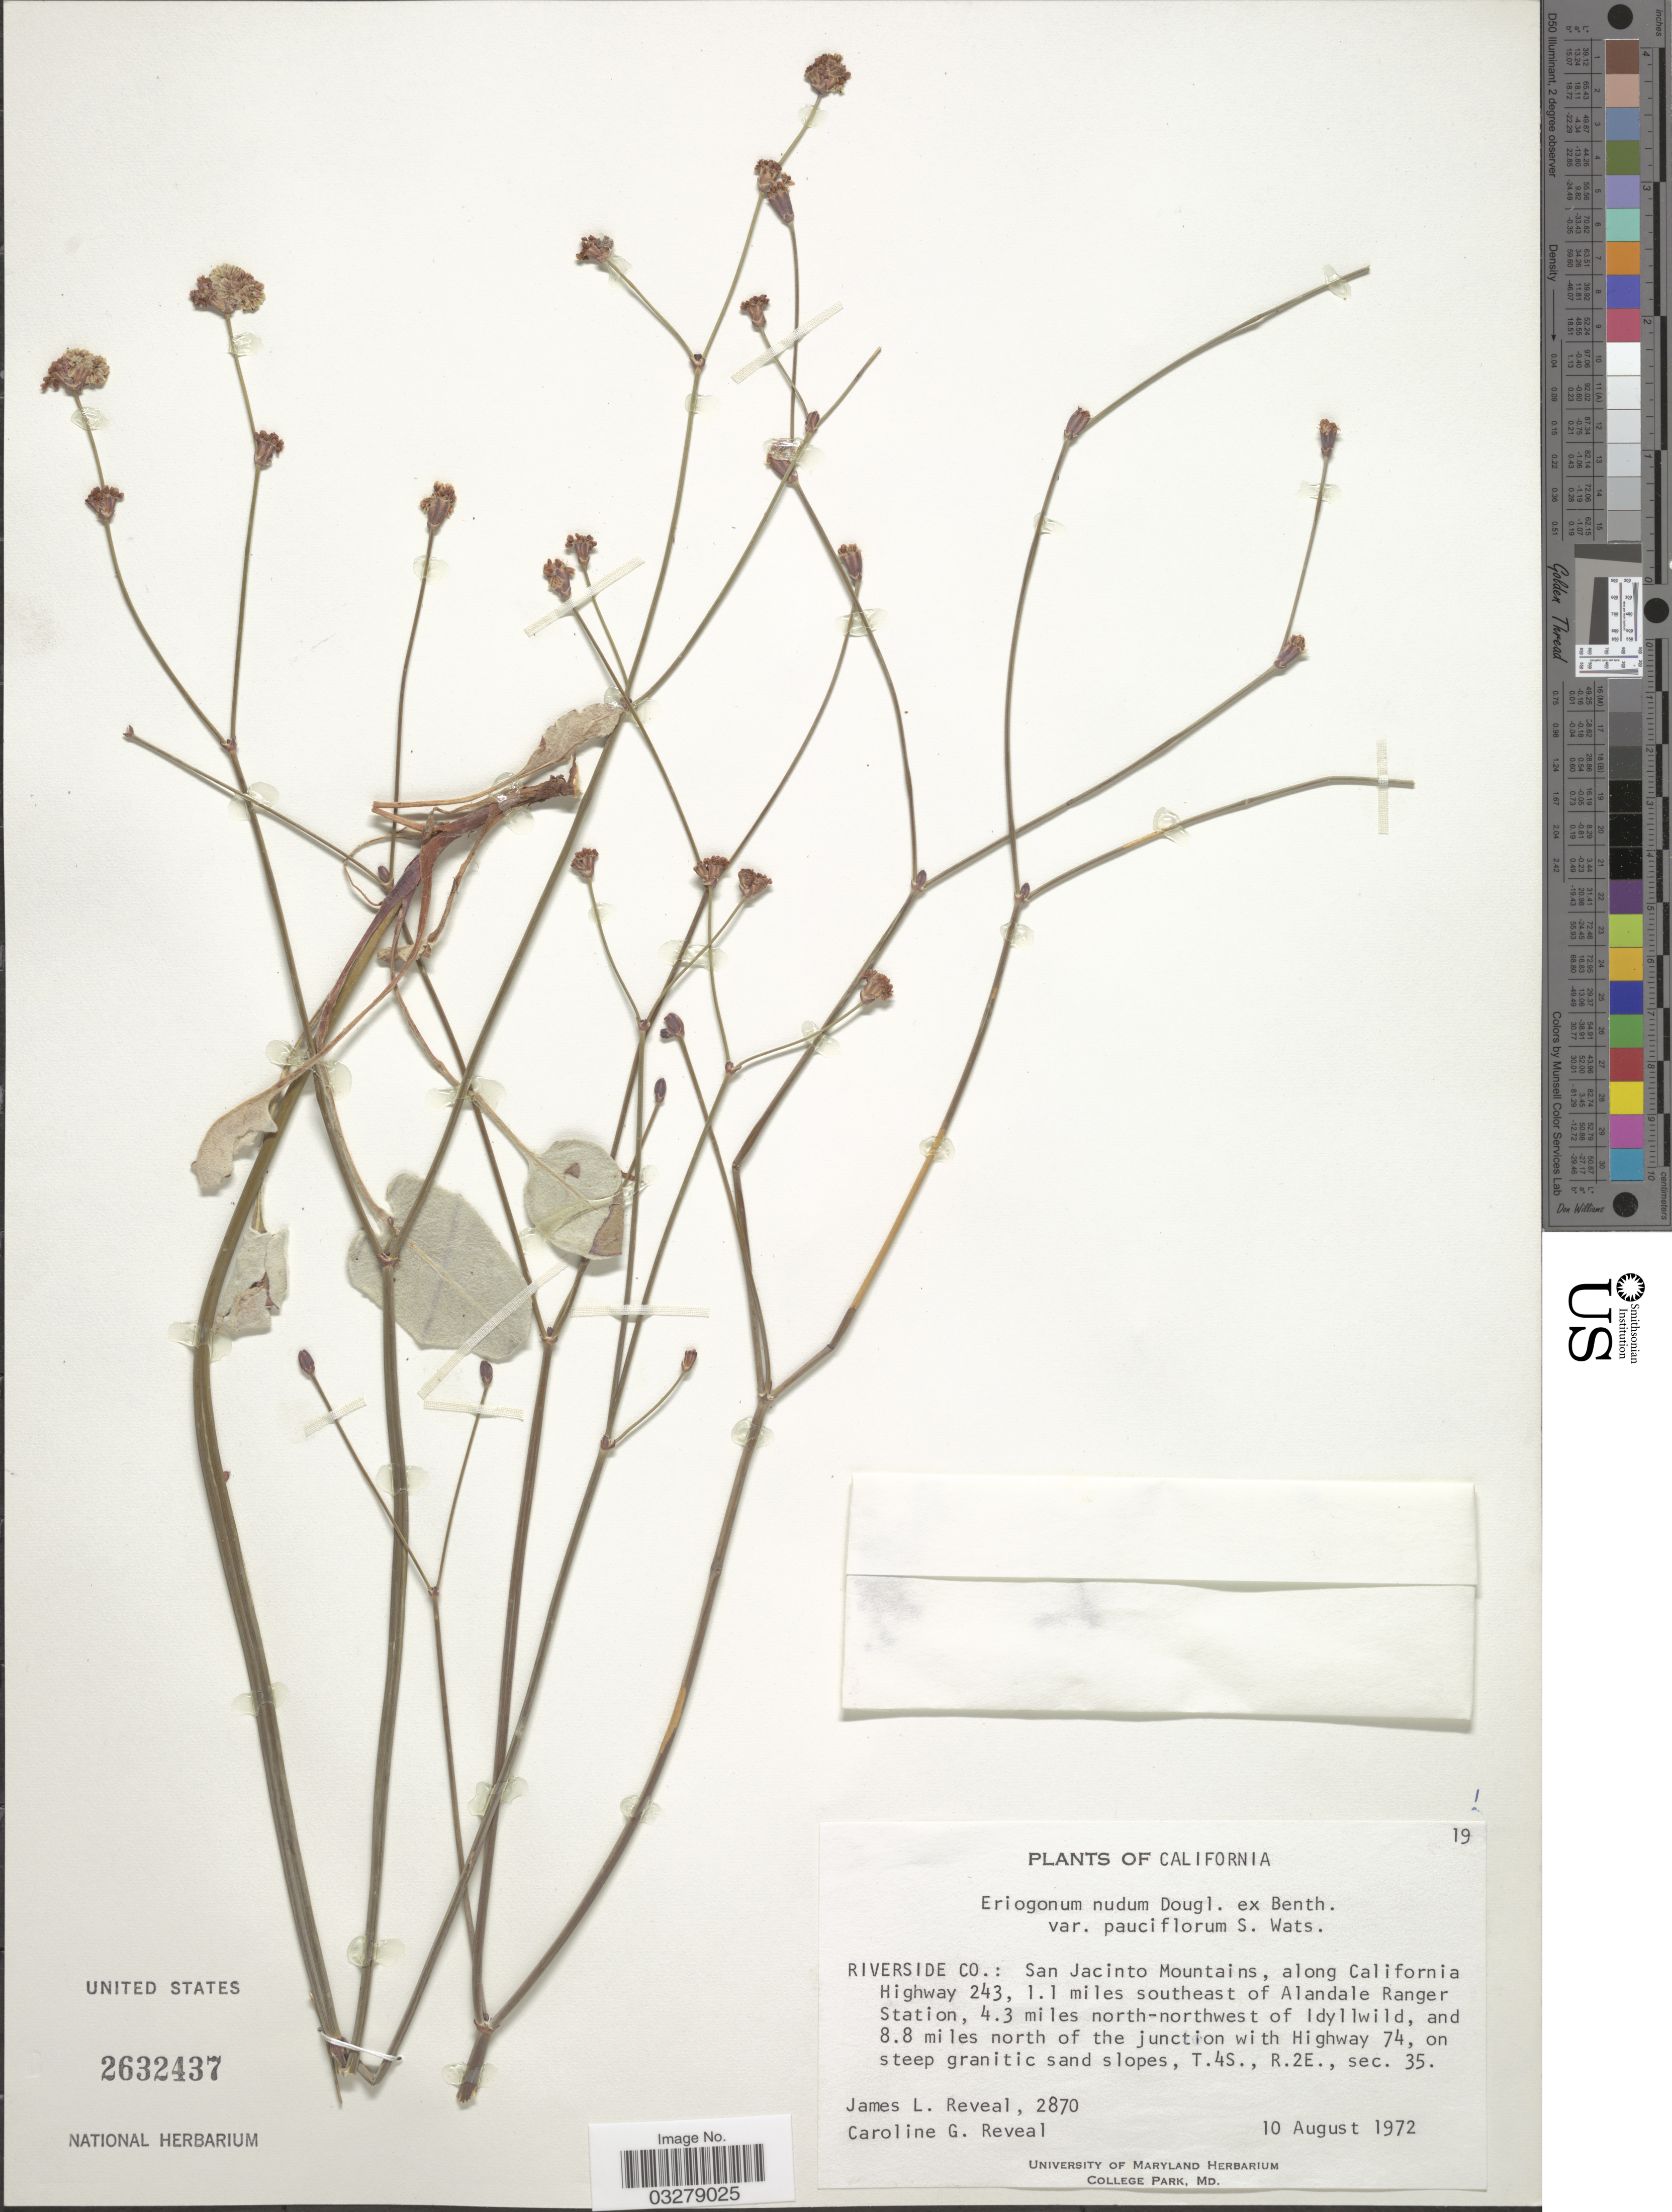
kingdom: Plantae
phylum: Tracheophyta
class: Magnoliopsida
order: Caryophyllales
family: Polygonaceae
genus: Eriogonum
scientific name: Eriogonum nudum var. pauciflorum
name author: S. Watson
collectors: J. L. Reveal & C. G. Reveal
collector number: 2870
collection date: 1972-08-10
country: United States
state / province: California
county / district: Riverside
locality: Riverside Co.: San Jacinto Mountains, along California Highway 243, 1.1 miles southeast of Alandale Ranger Station, 4.3 miles north-northwest of Idyllwild, and 8.8 miles north of the junction with Highway 74, T4S, R2E, sec. 35.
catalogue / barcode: US 2632437